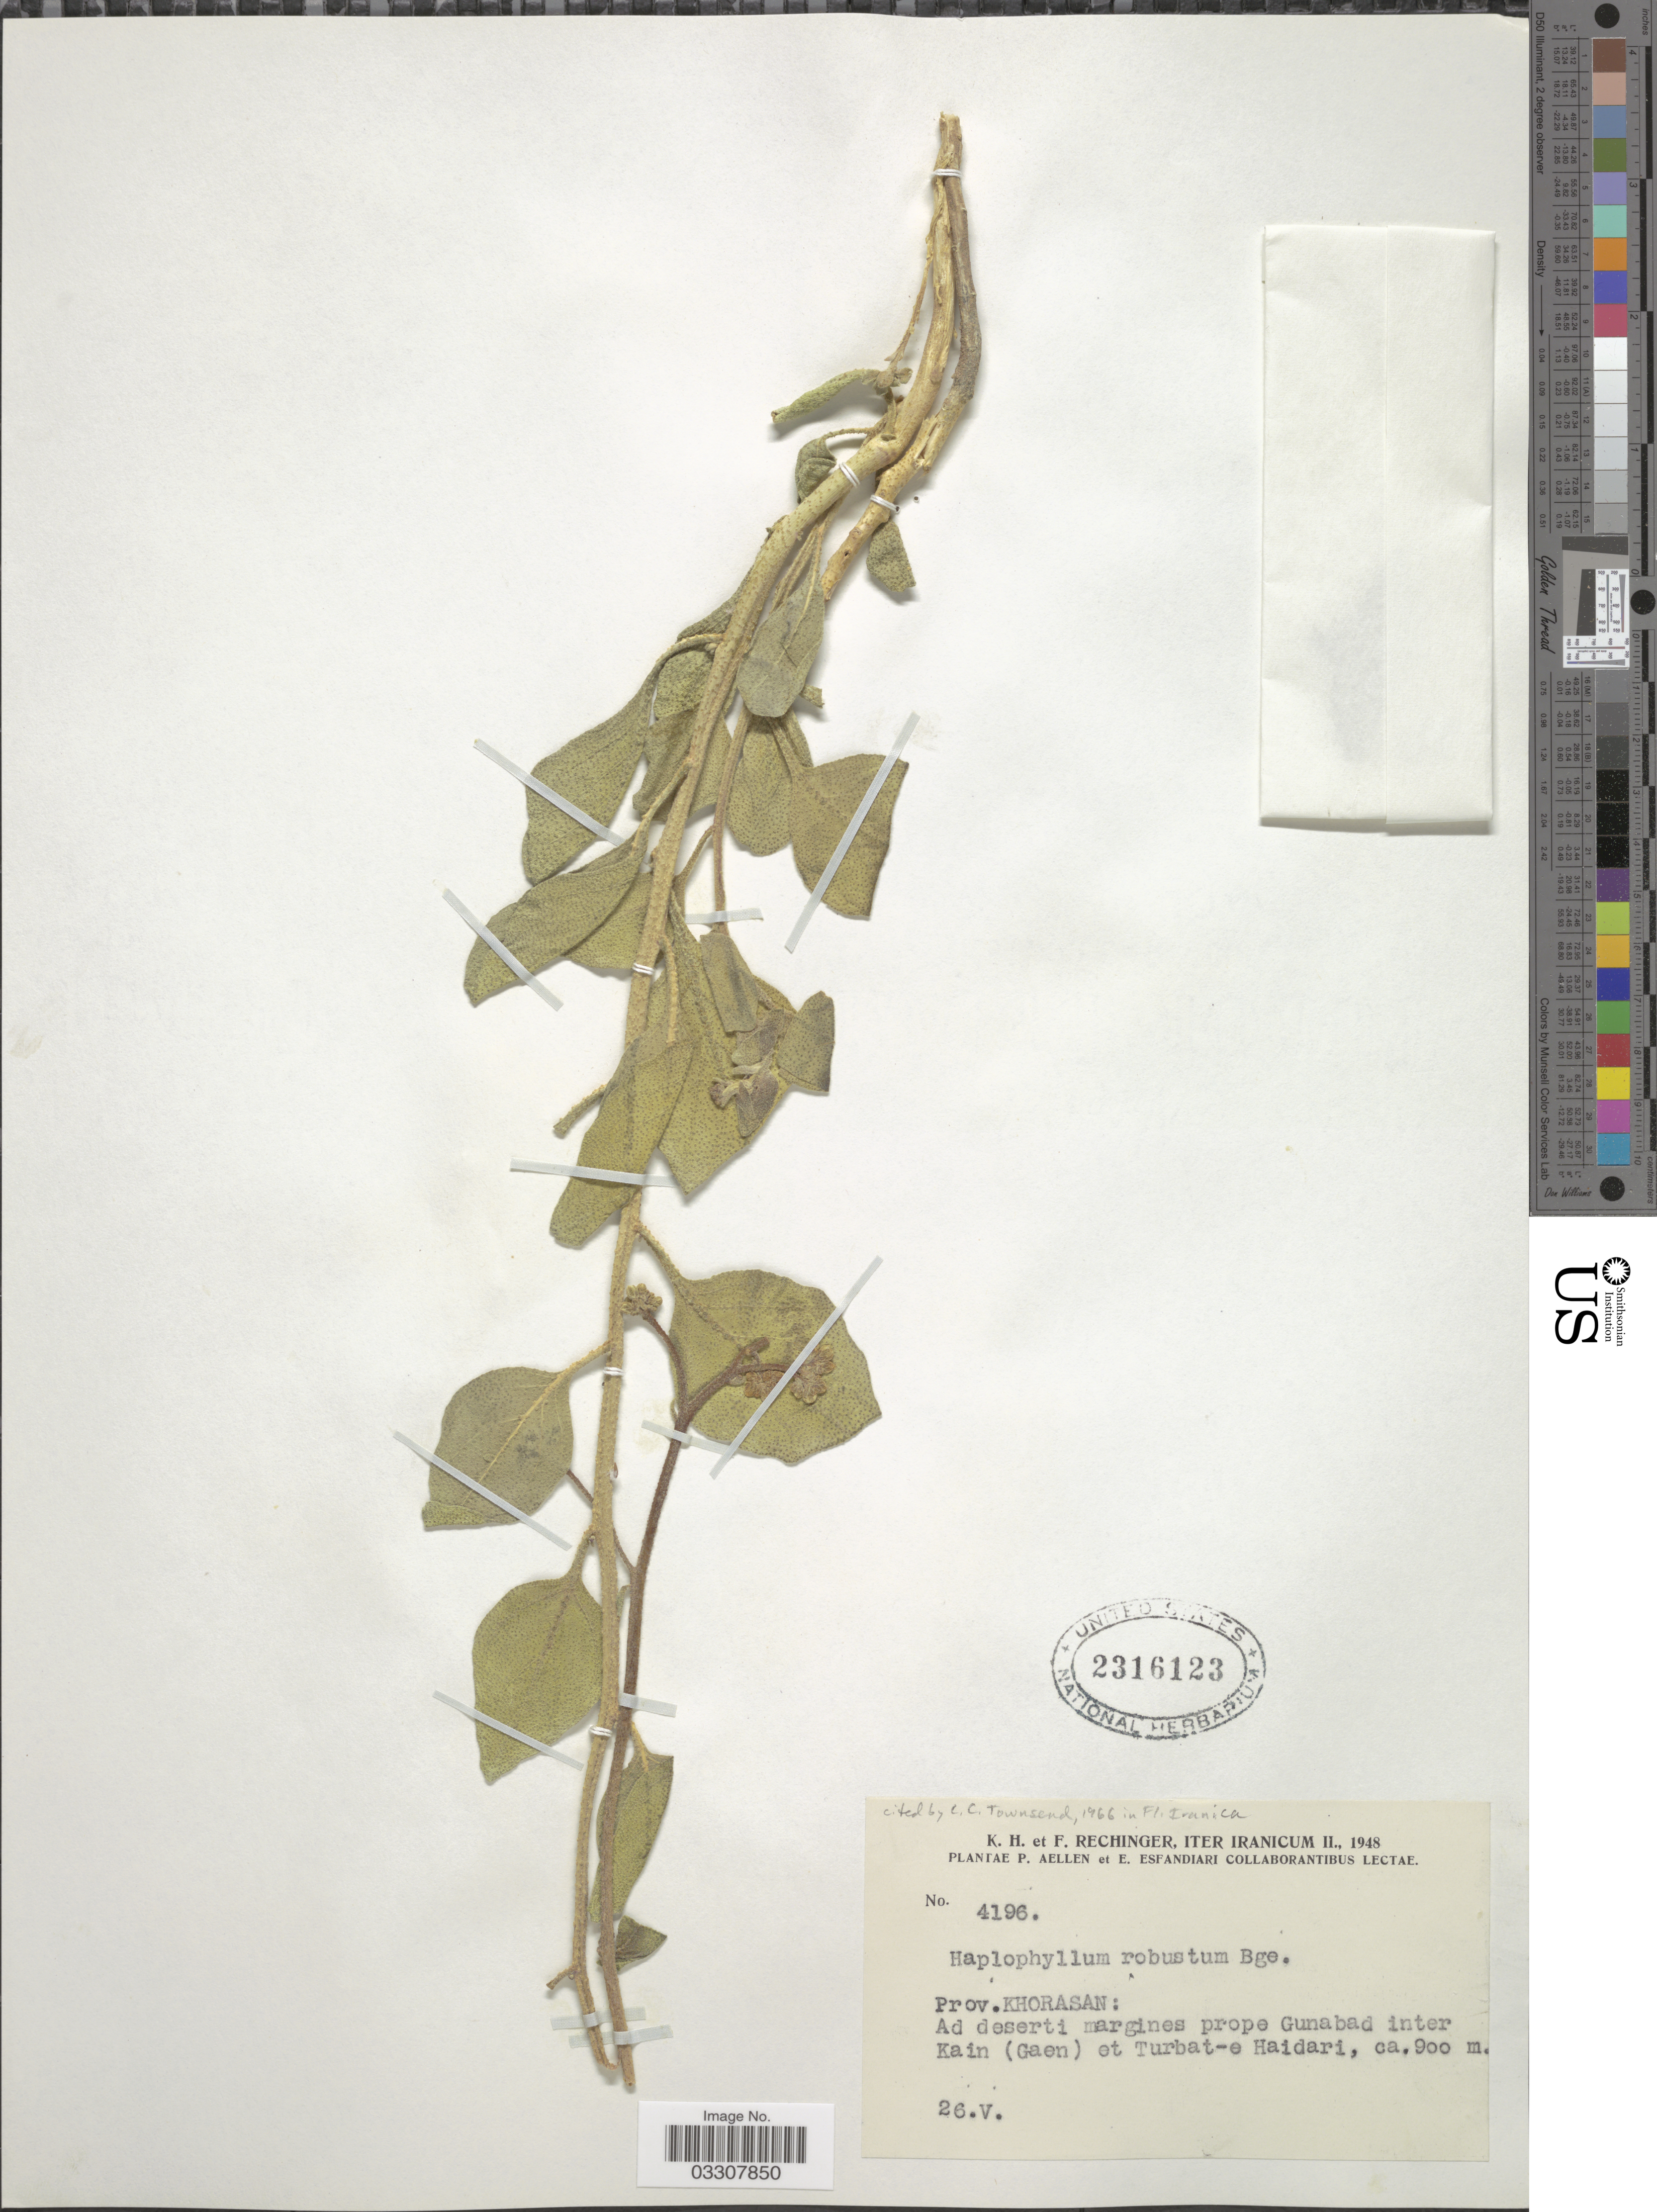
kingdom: Plantae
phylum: Tracheophyta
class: Magnoliopsida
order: Sapindales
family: Rutaceae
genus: Haplophyllum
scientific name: Haplophyllum robustum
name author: Bunge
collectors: K. H. Rechinger & F. Rechinger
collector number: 4196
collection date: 1948-05-26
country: Iran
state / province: Khorasan [obsolete]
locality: Iter Iranicum. Prov. Khorasan: Ad deserti margines prope Gunabad inter Kain (Gaen) et Turbat-e Haidari.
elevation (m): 900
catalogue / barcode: US 2316123